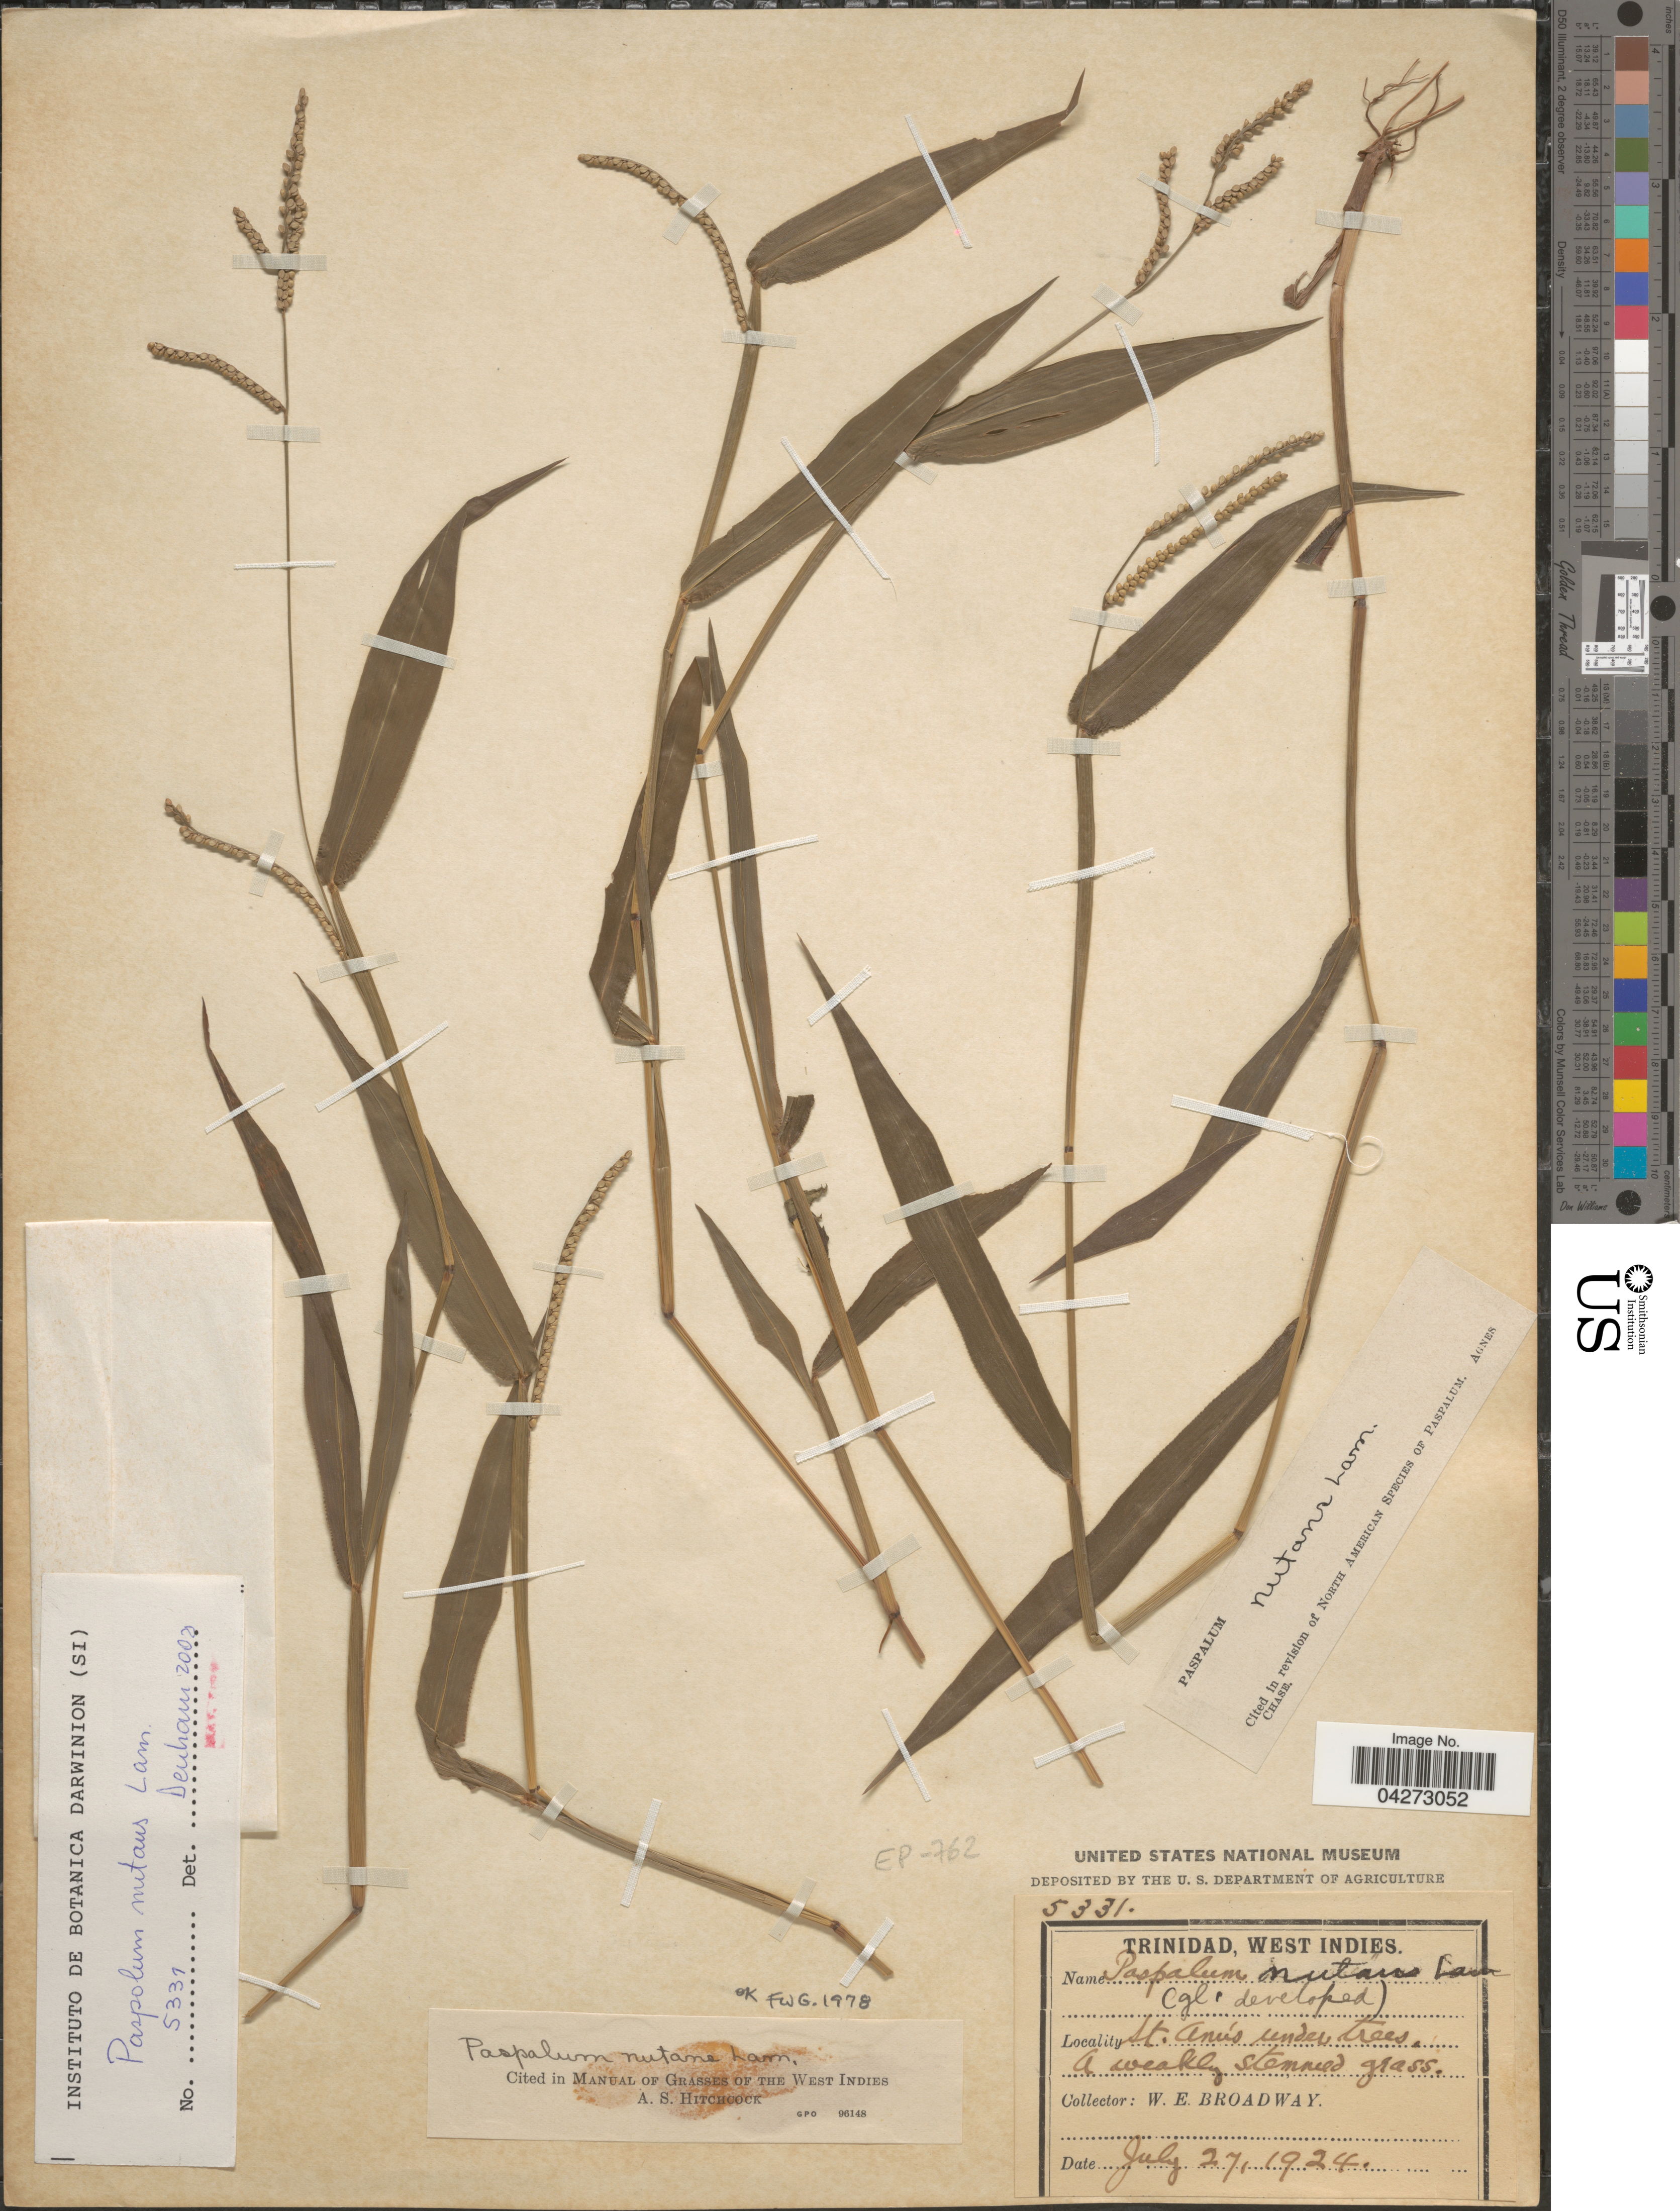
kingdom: Plantae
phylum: Tracheophyta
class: Liliopsida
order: Poales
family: Poaceae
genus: Paspalum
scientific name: Paspalum nutans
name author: Lam.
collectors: W. E. Broadway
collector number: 5331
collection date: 1924-07-27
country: Trinidad and Tobago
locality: Trinidad. St. Ann's.